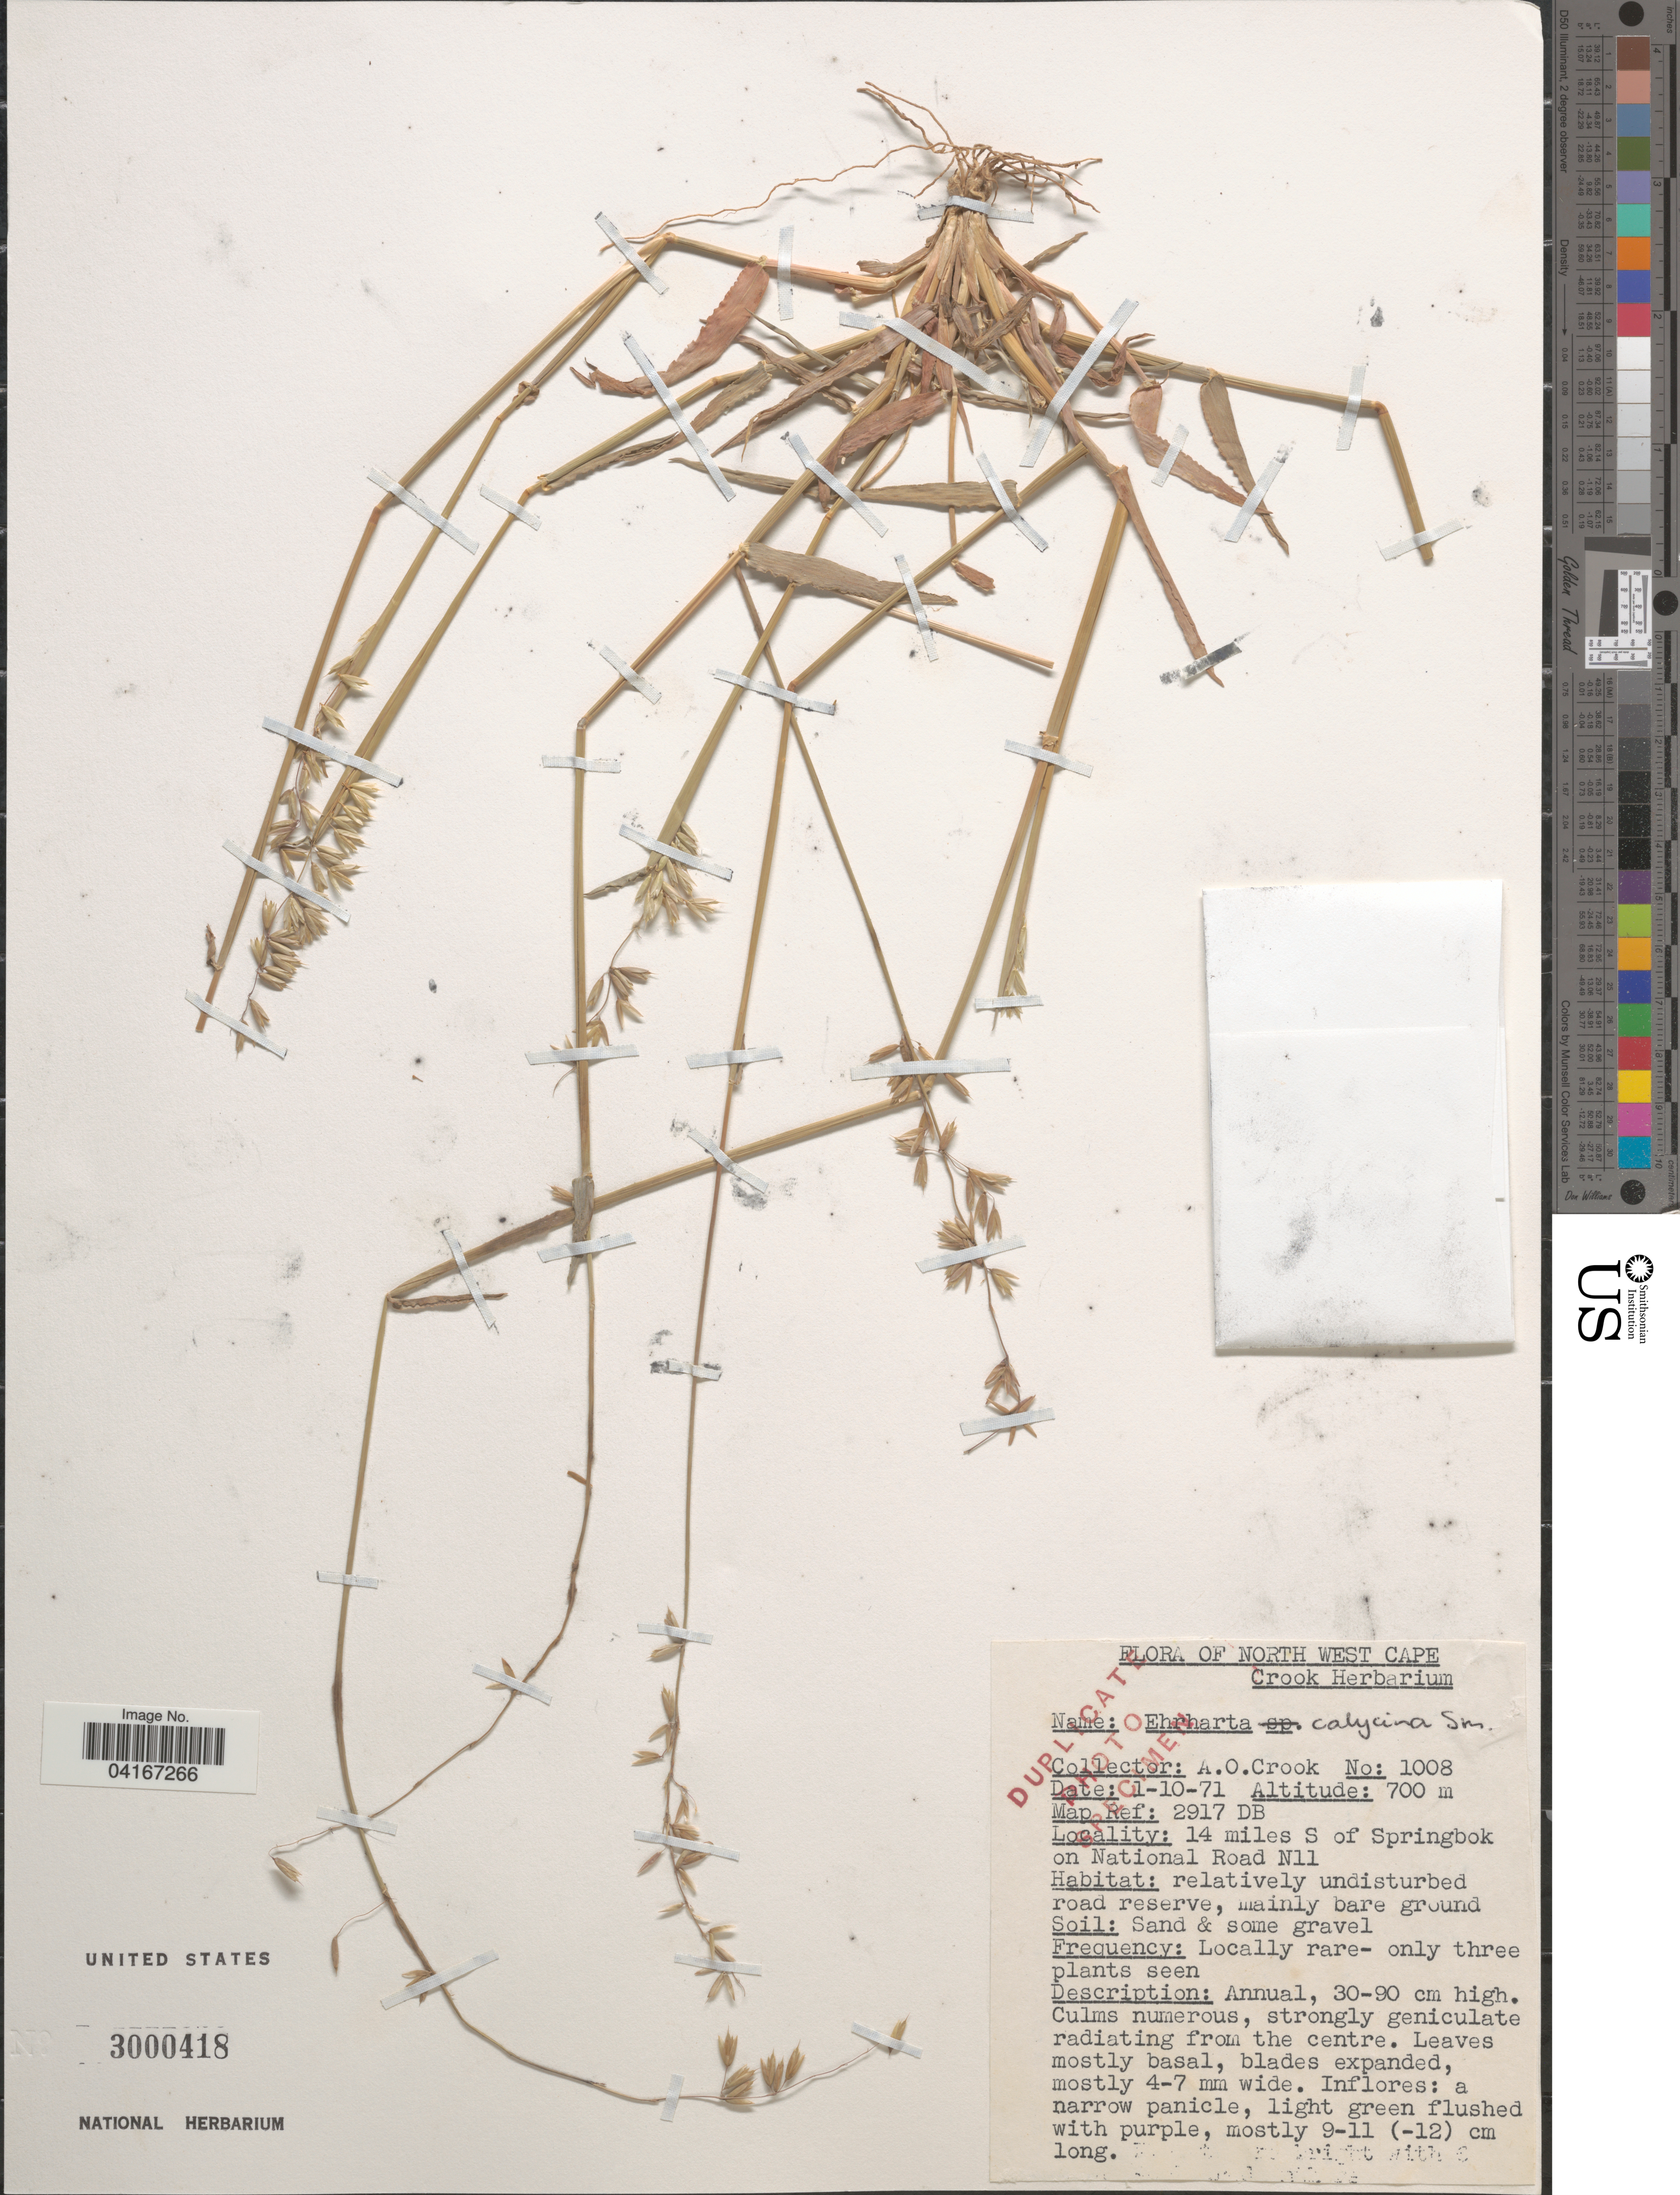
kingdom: Plantae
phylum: Tracheophyta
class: Liliopsida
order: Poales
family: Poaceae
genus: Ehrharta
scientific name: Ehrharta calycina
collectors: A. Crook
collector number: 1008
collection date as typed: Transcribed d/m/y: 1/10/71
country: South Africa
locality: North West Cape. Map Ref: 2917 DB. 14 miles S of Springbok on National Road N11.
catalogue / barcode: US 3000418